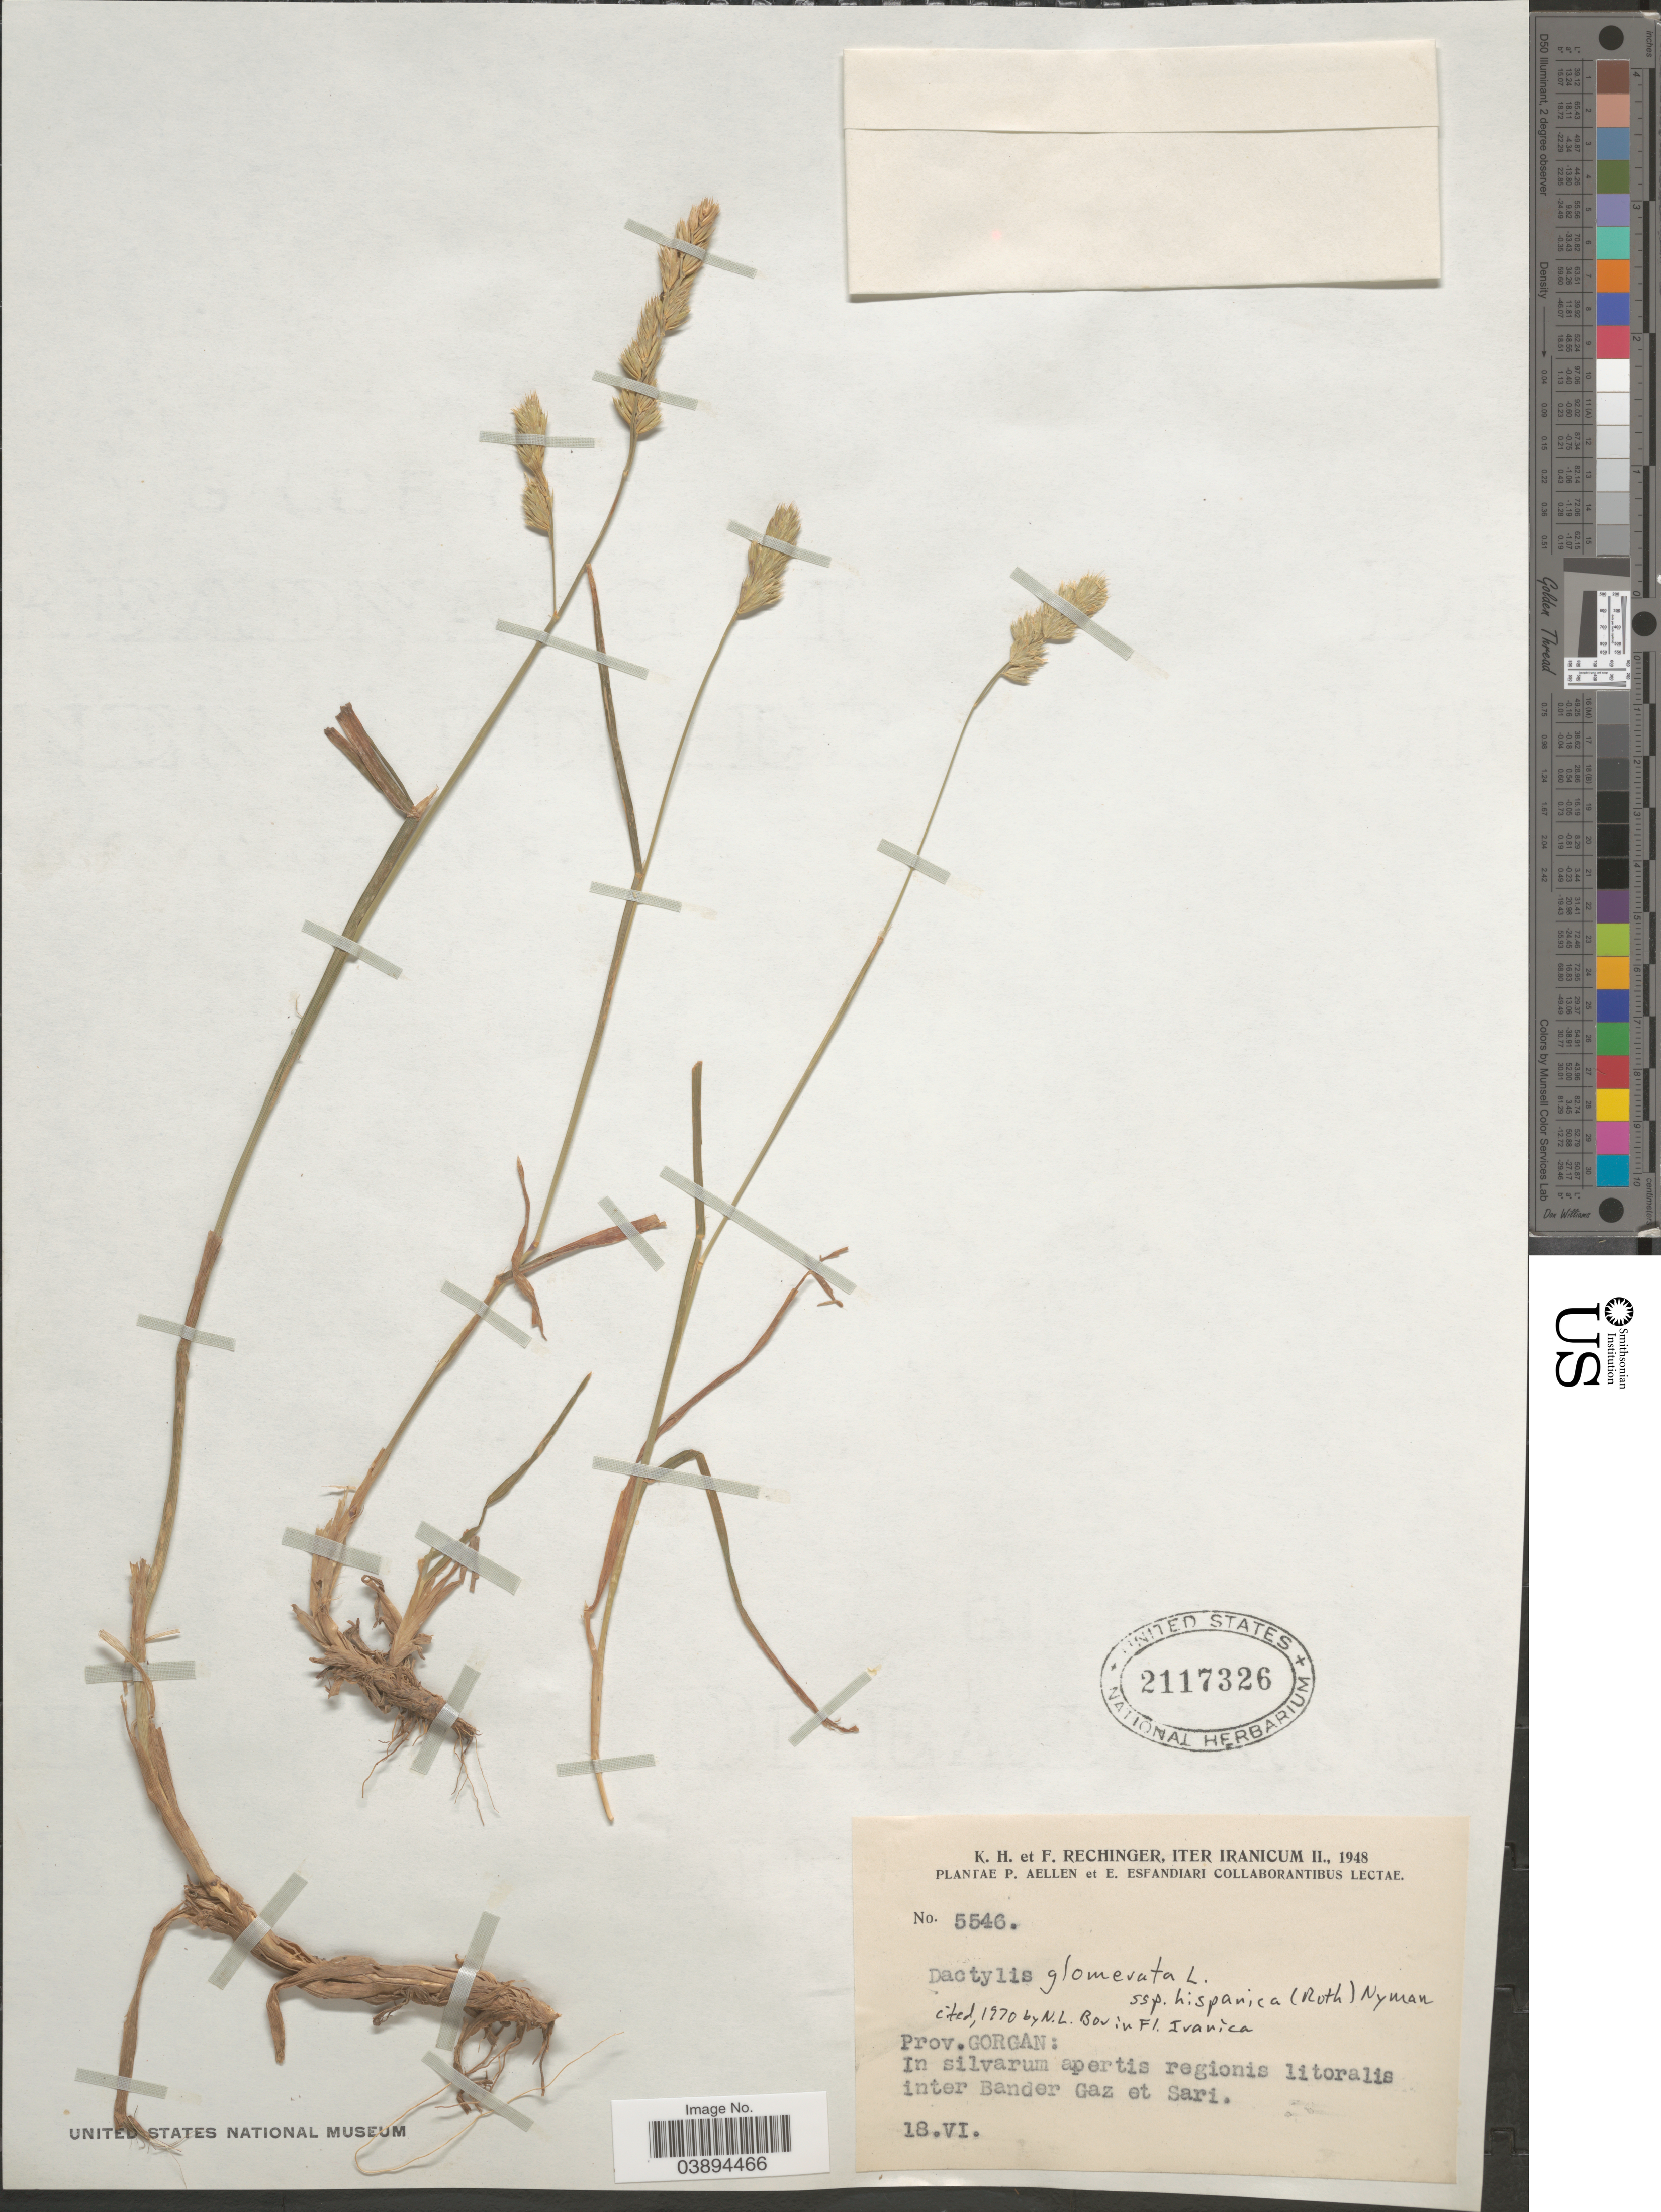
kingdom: Plantae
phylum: Tracheophyta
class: Liliopsida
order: Poales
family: Poaceae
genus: Dactylis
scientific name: Dactylis glomerata subsp. hispanica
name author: (Roth) Nyman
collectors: K. H. Rechinger & F. Rechinger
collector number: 5546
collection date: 1948-06-18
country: Iran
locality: Iter Iranicum II. Prov. Gorgan: In silvarum apertis regionis litoralis inter Bander Gaz et Sari.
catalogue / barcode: US 2117326